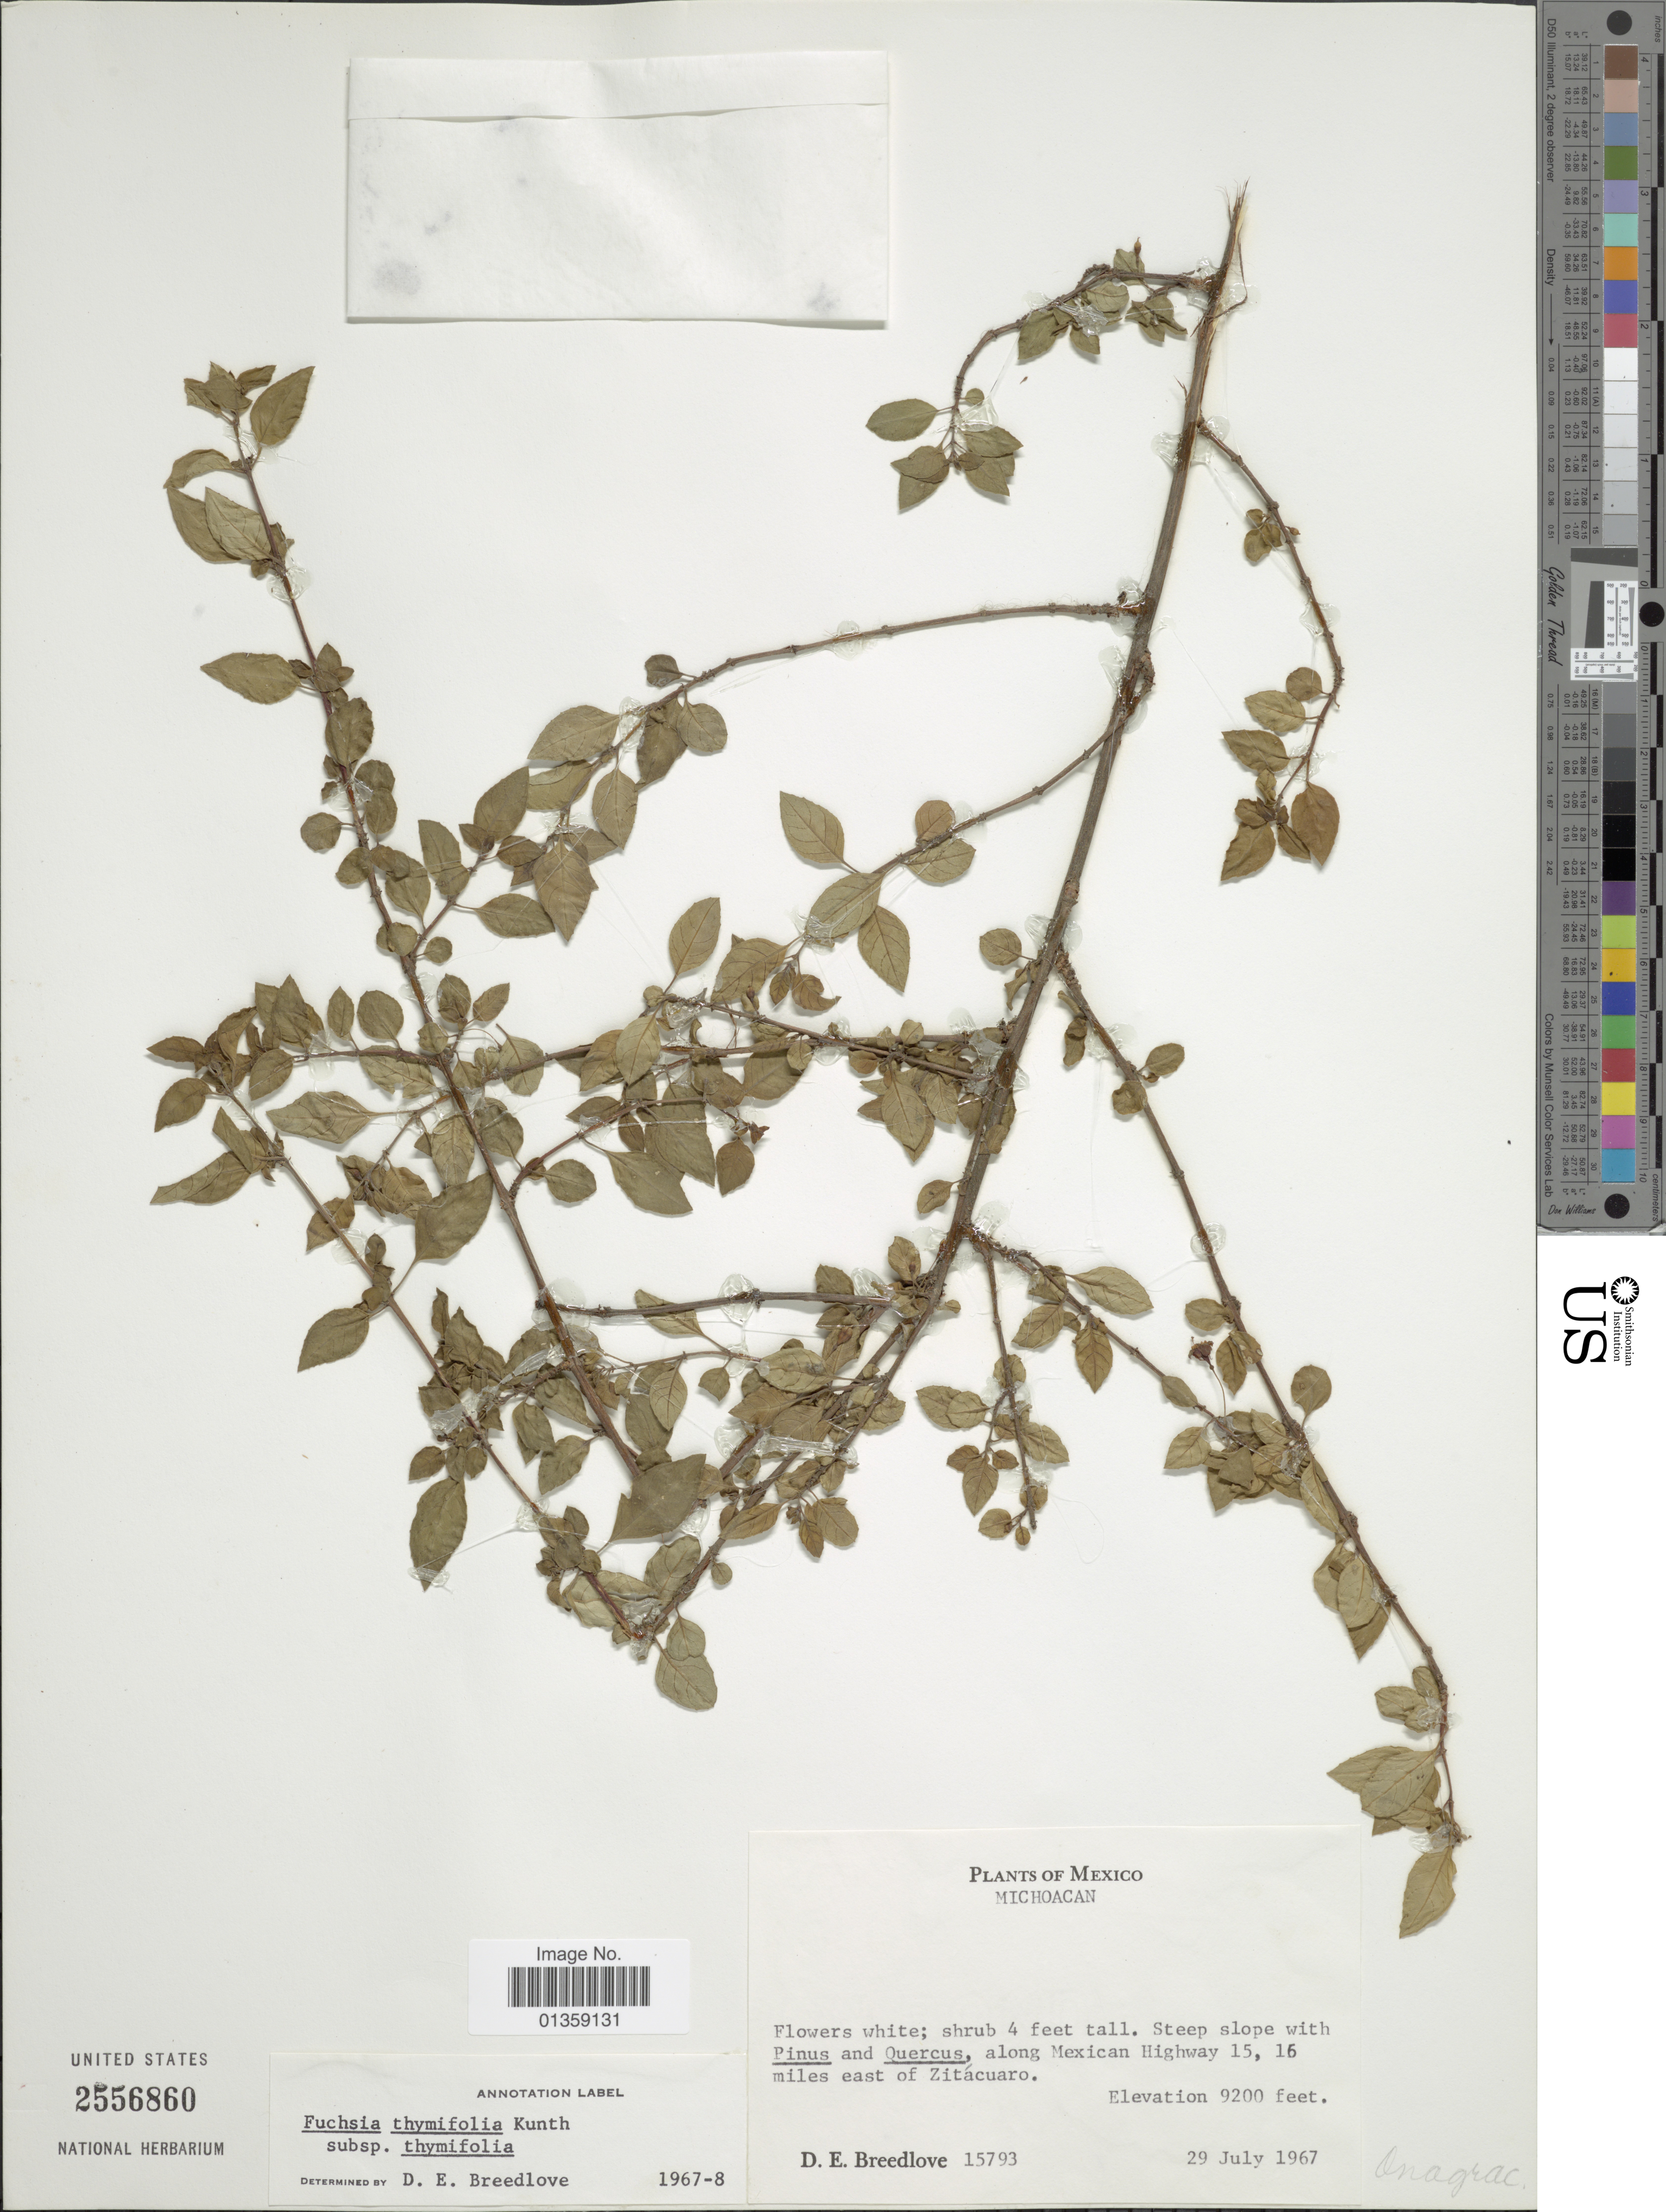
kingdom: Plantae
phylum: Tracheophyta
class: Magnoliopsida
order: Myrtales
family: Onagraceae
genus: Fuchsia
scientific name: Fuchsia thymifolia subsp. thymifolia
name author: Kunth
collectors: D. E. Breedlove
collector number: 15793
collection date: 1967-07-29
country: Mexico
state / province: Michoacán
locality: Along Mexican Highway 15, 16 miles east of Zitacuaro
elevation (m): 2804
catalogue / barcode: US 2556860